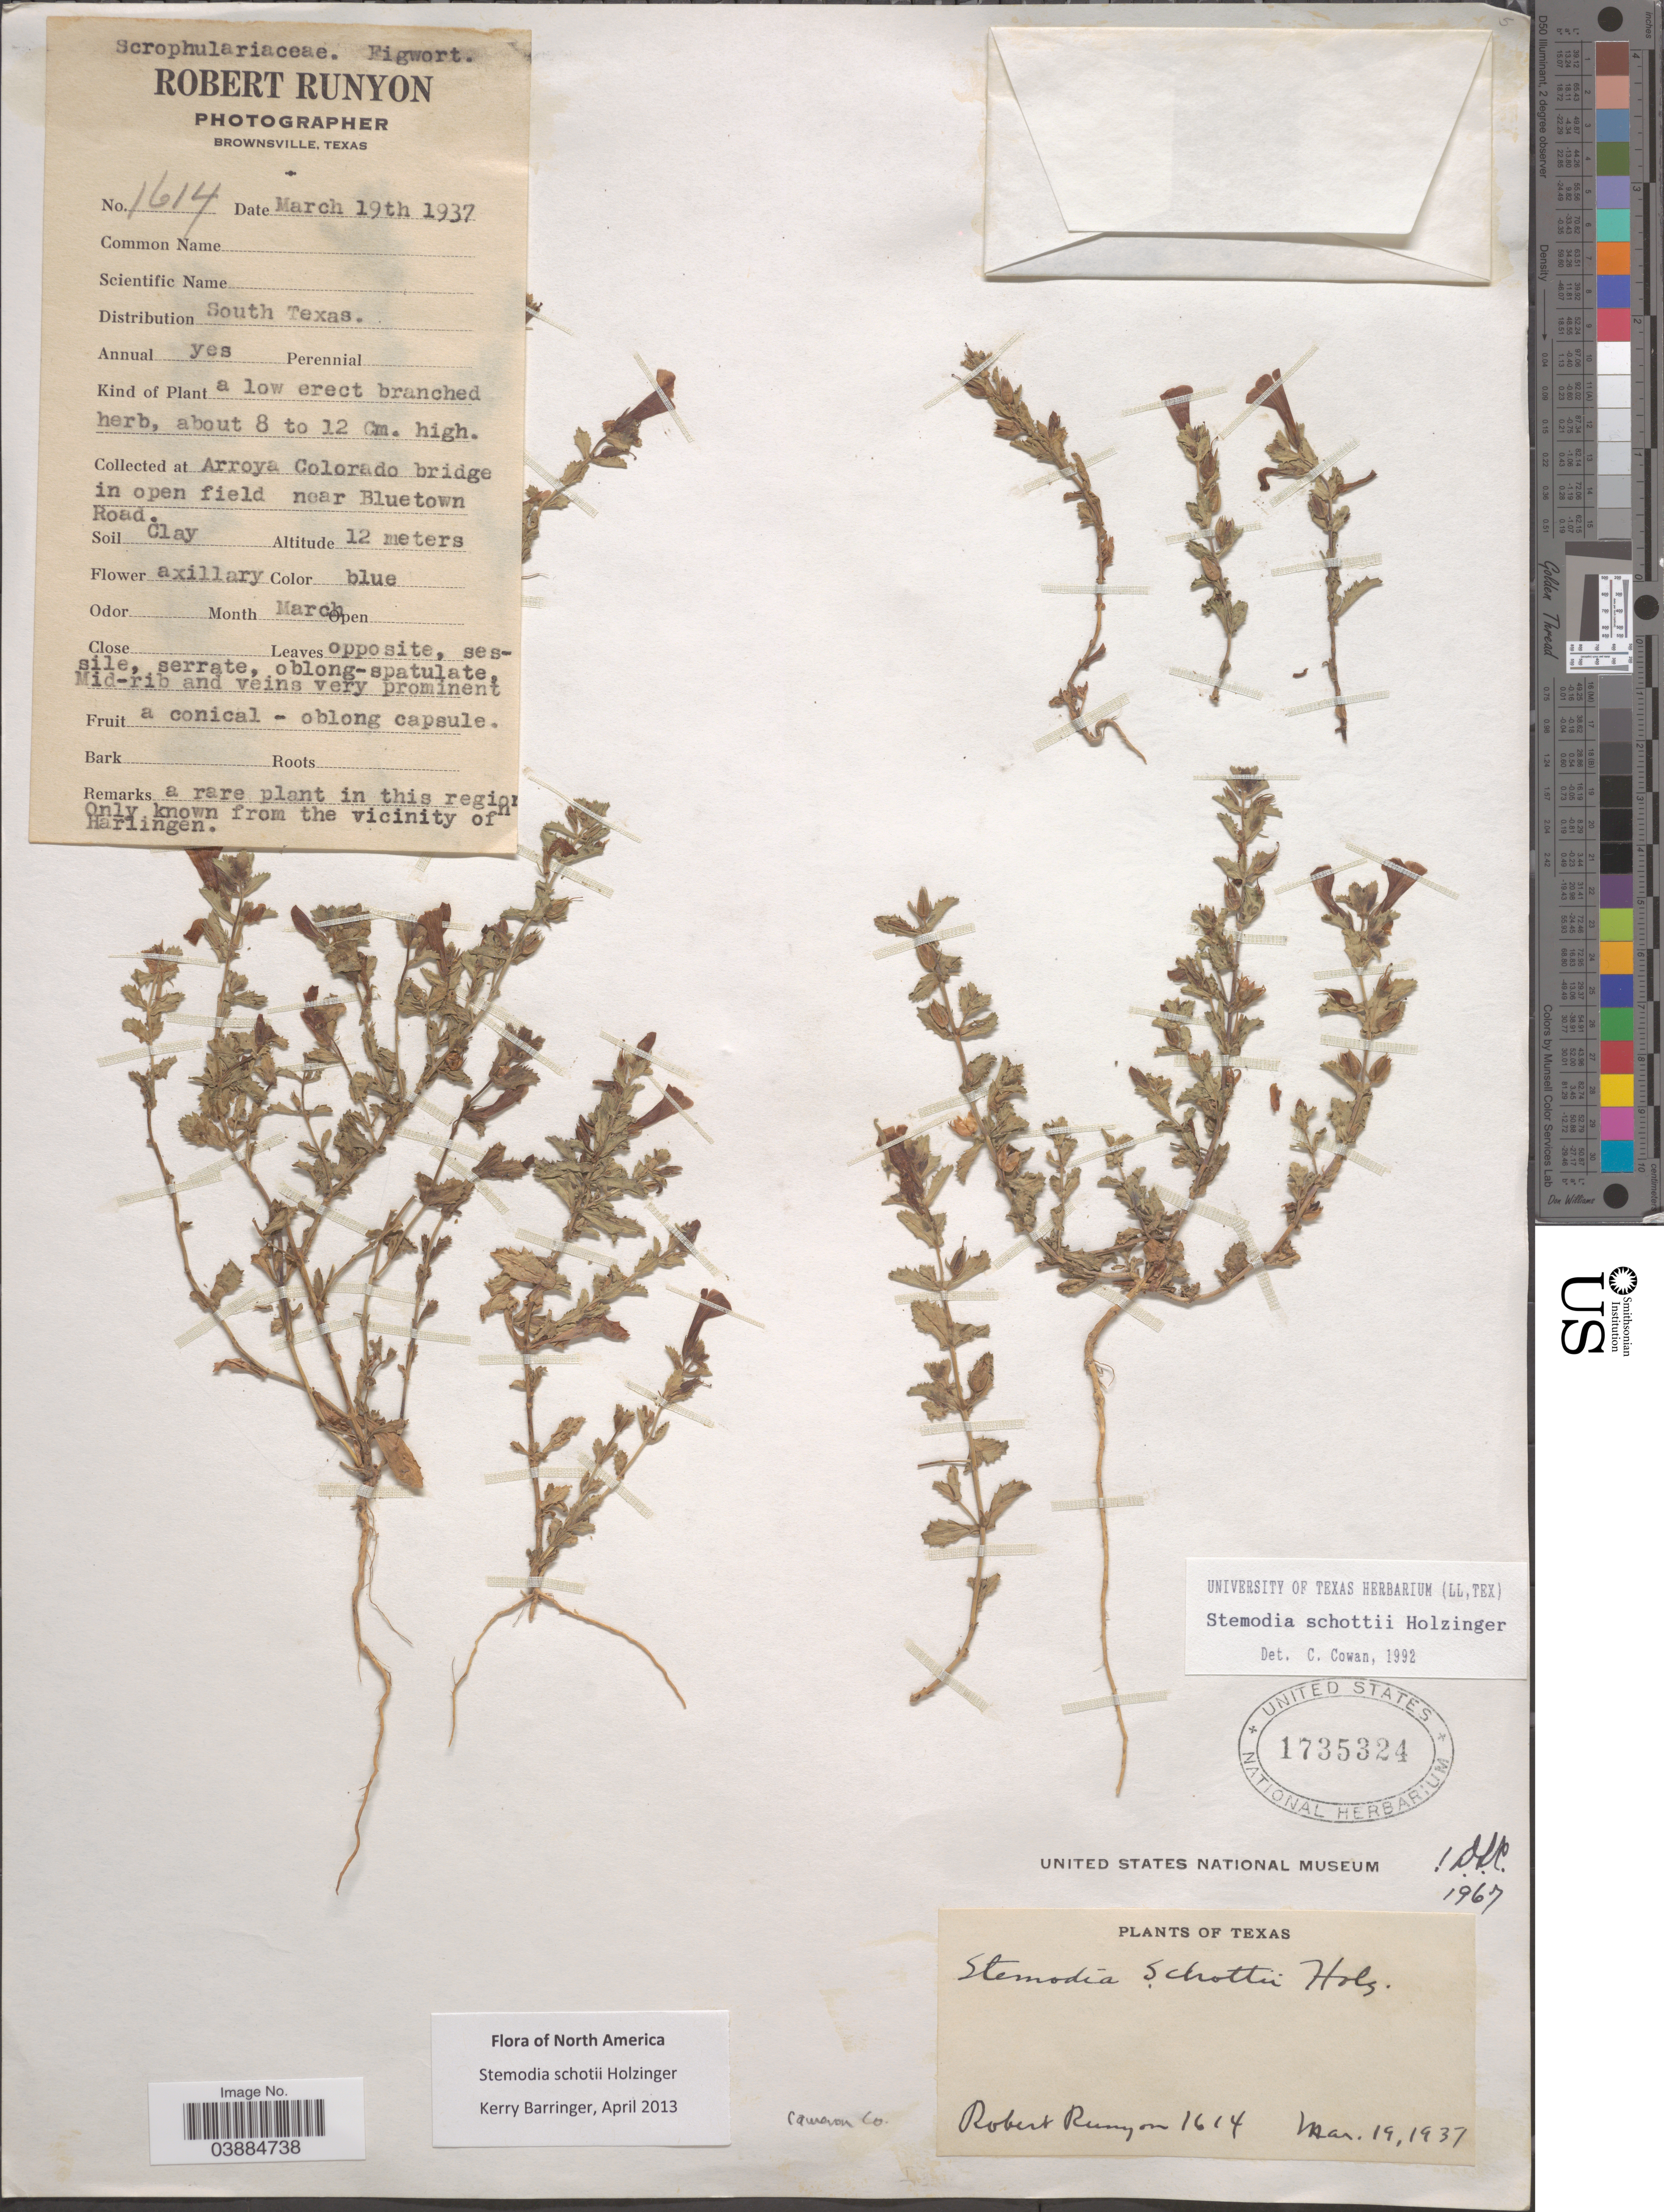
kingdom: Plantae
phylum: Tracheophyta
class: Magnoliopsida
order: Lamiales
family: Plantaginaceae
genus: Stemodia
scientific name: Stemodia schottii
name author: Holz.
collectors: R. Runyon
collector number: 1614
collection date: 1937-03-19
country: United States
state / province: Texas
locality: South Texas. Arroya Colorado bridge in open field near Bluetown Road.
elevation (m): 12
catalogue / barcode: US 1735324